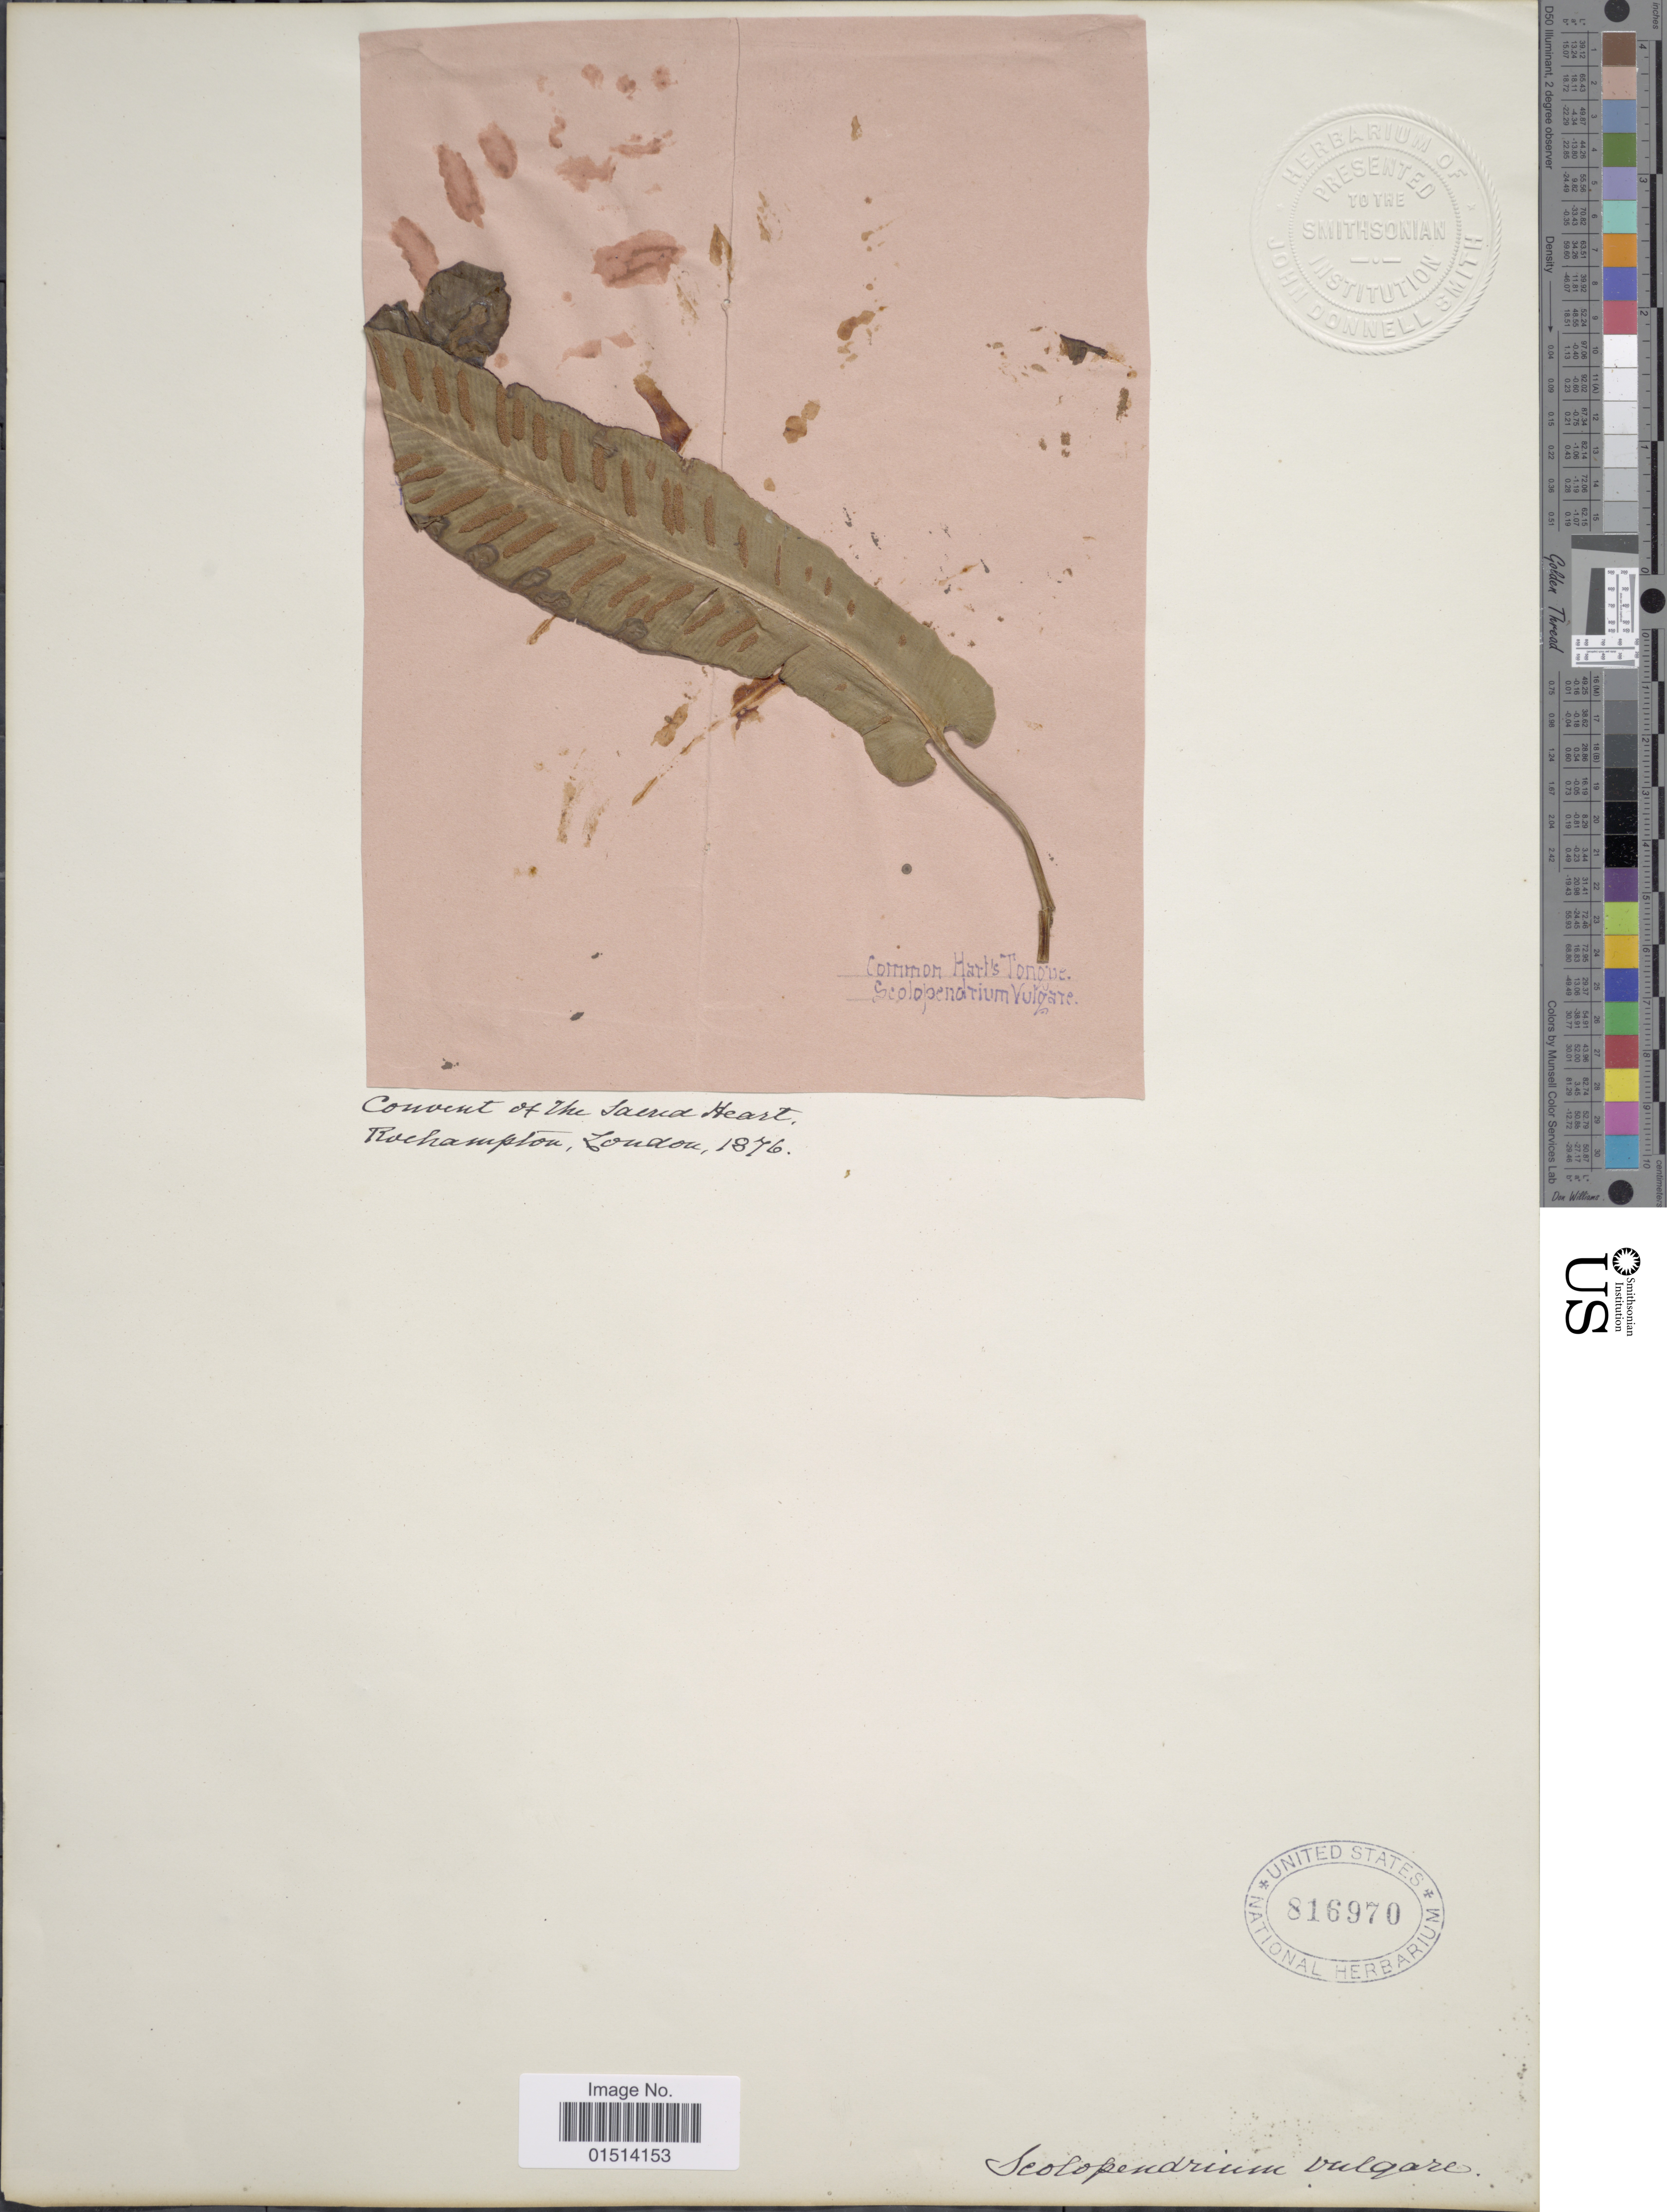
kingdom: Plantae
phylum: Tracheophyta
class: Polypodiopsida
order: Polypodiales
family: Aspleniaceae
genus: Asplenium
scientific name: Asplenium scolopendrium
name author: Sm.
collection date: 1876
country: United Kingdom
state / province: England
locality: Convent of the Sacred Heart, Roehampton, London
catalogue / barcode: US 816970